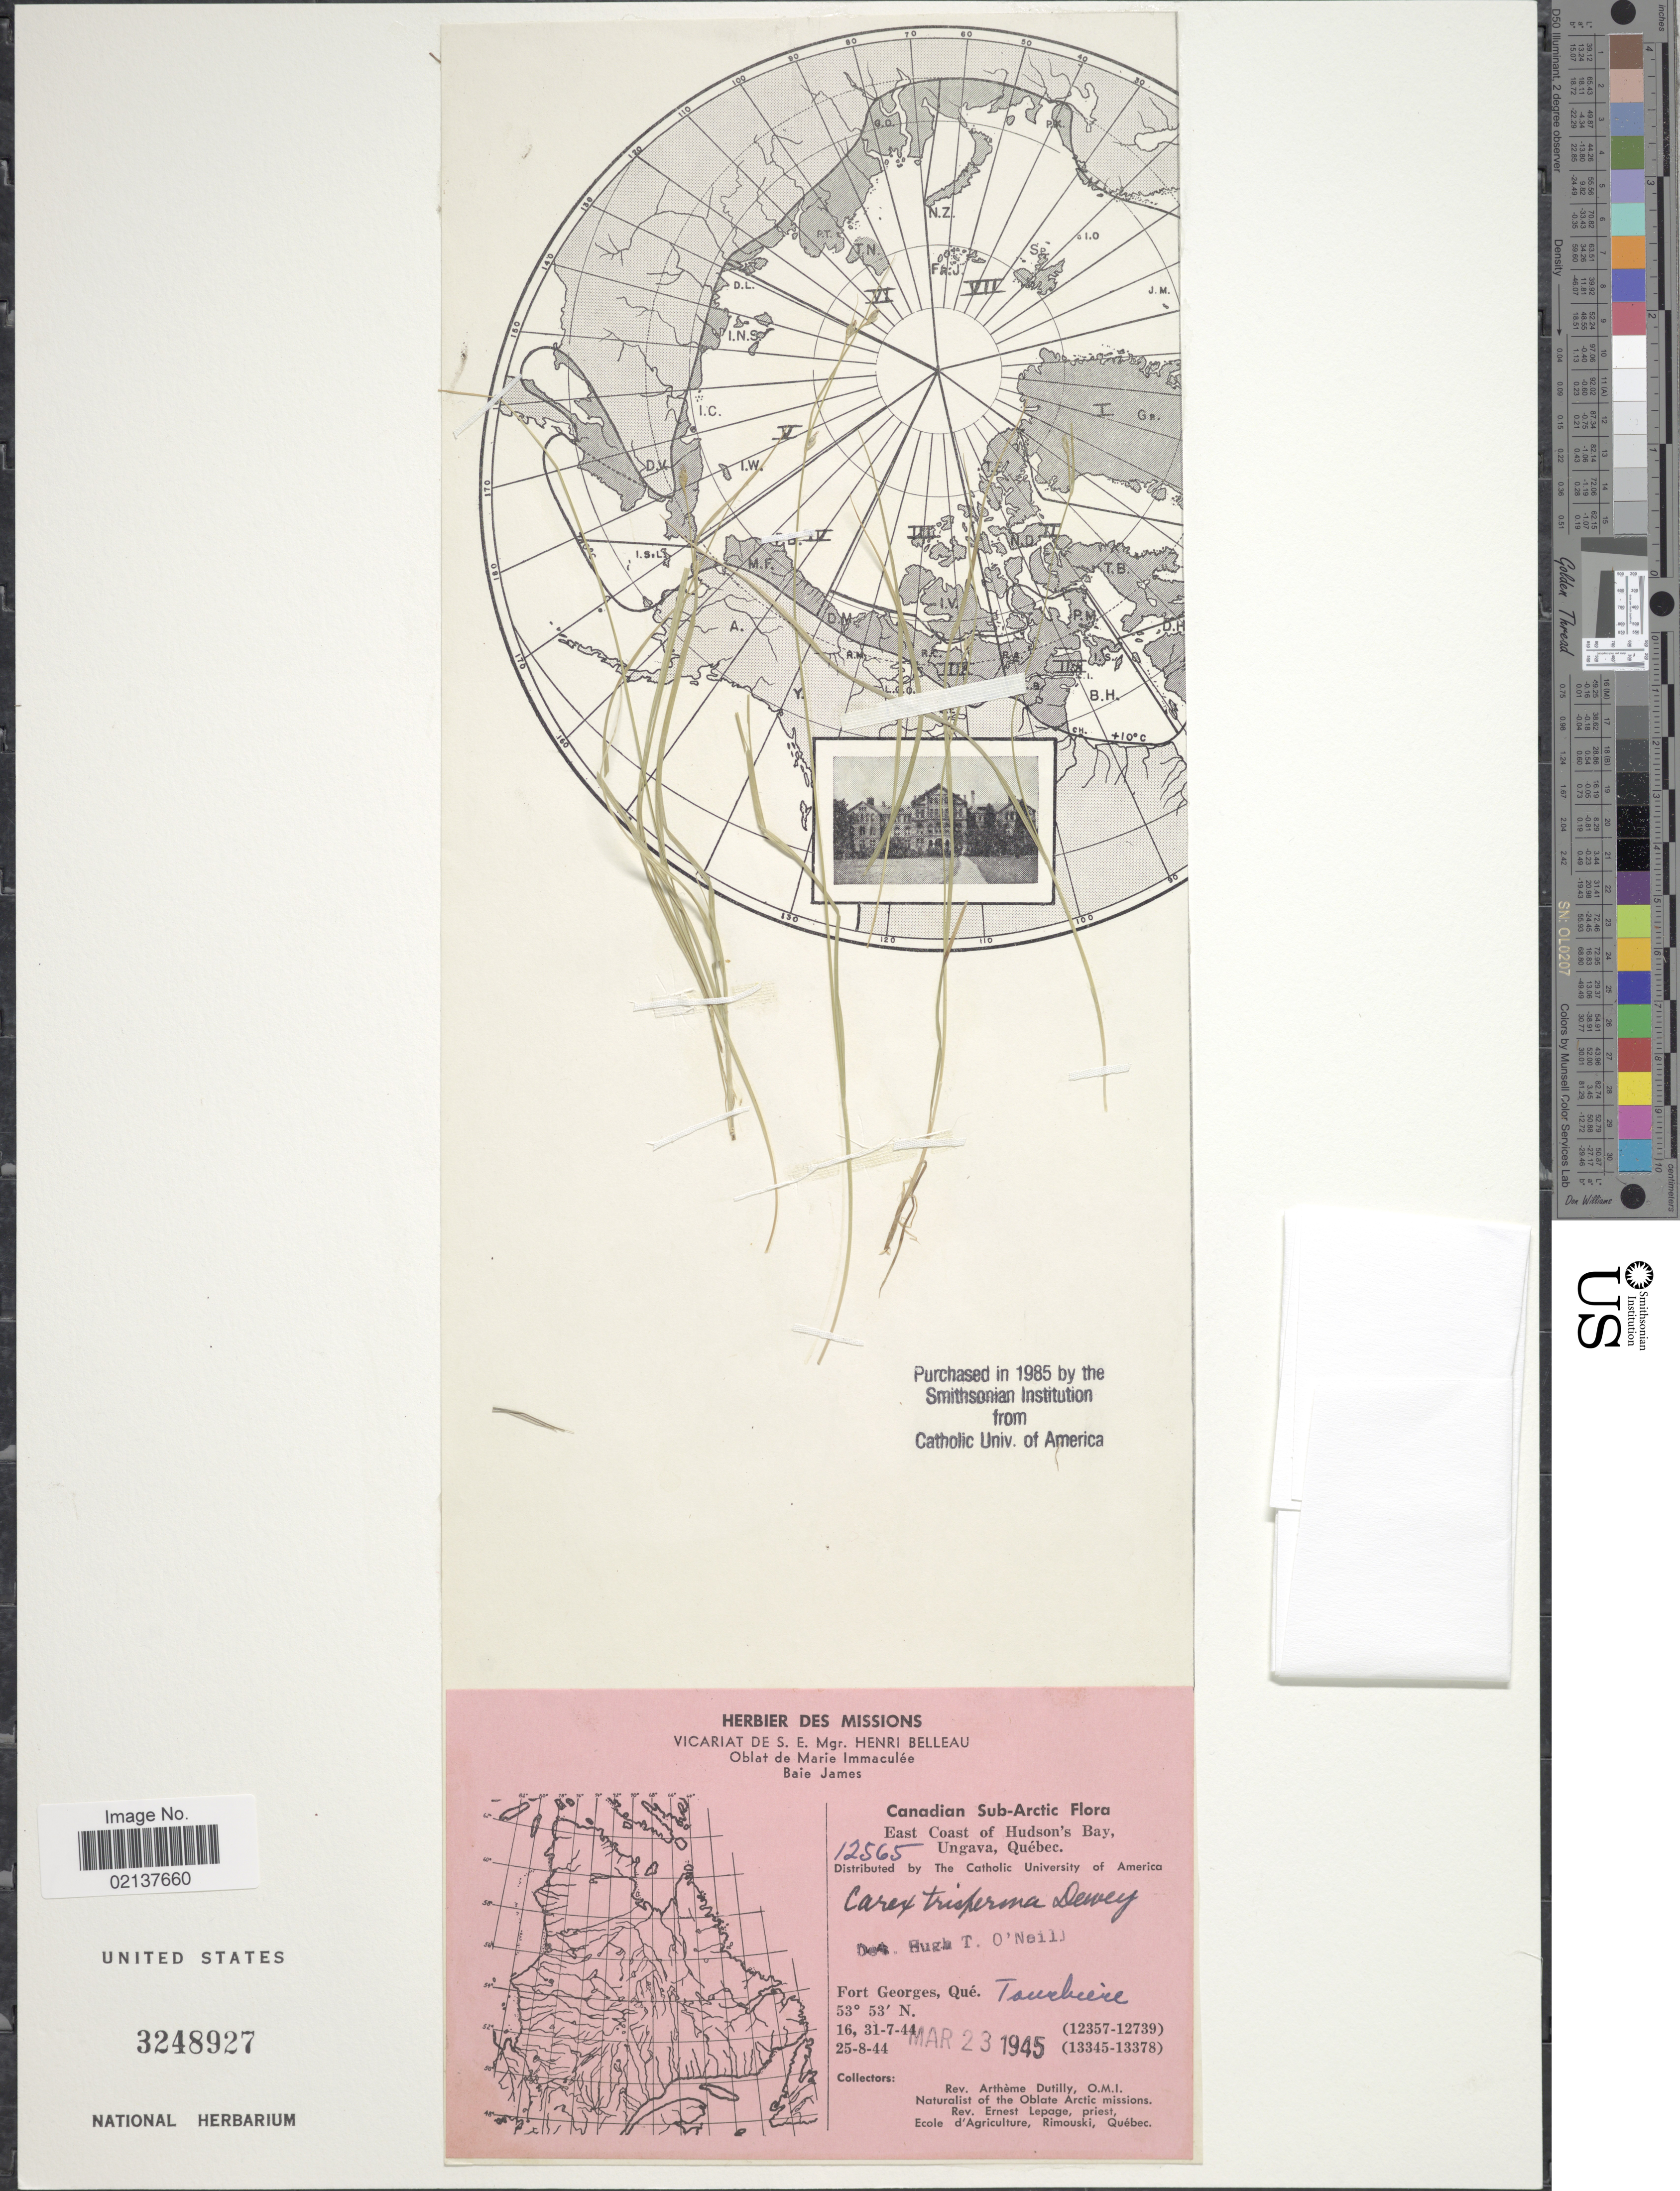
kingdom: Plantae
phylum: Tracheophyta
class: Liliopsida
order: Poales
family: Cyperaceae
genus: Carex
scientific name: Carex trisperma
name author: Dewey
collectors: A. Dutilly & E. Lepage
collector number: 12565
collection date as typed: Transcribed d/m/y: 16/7/44 to 25/8/44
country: Canada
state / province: Quebec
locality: Canadian Sub-Arctic, East Coast of Hudson's Bay, Ungava, Fort Georges, Que., Tourbiere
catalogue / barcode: US 3248927